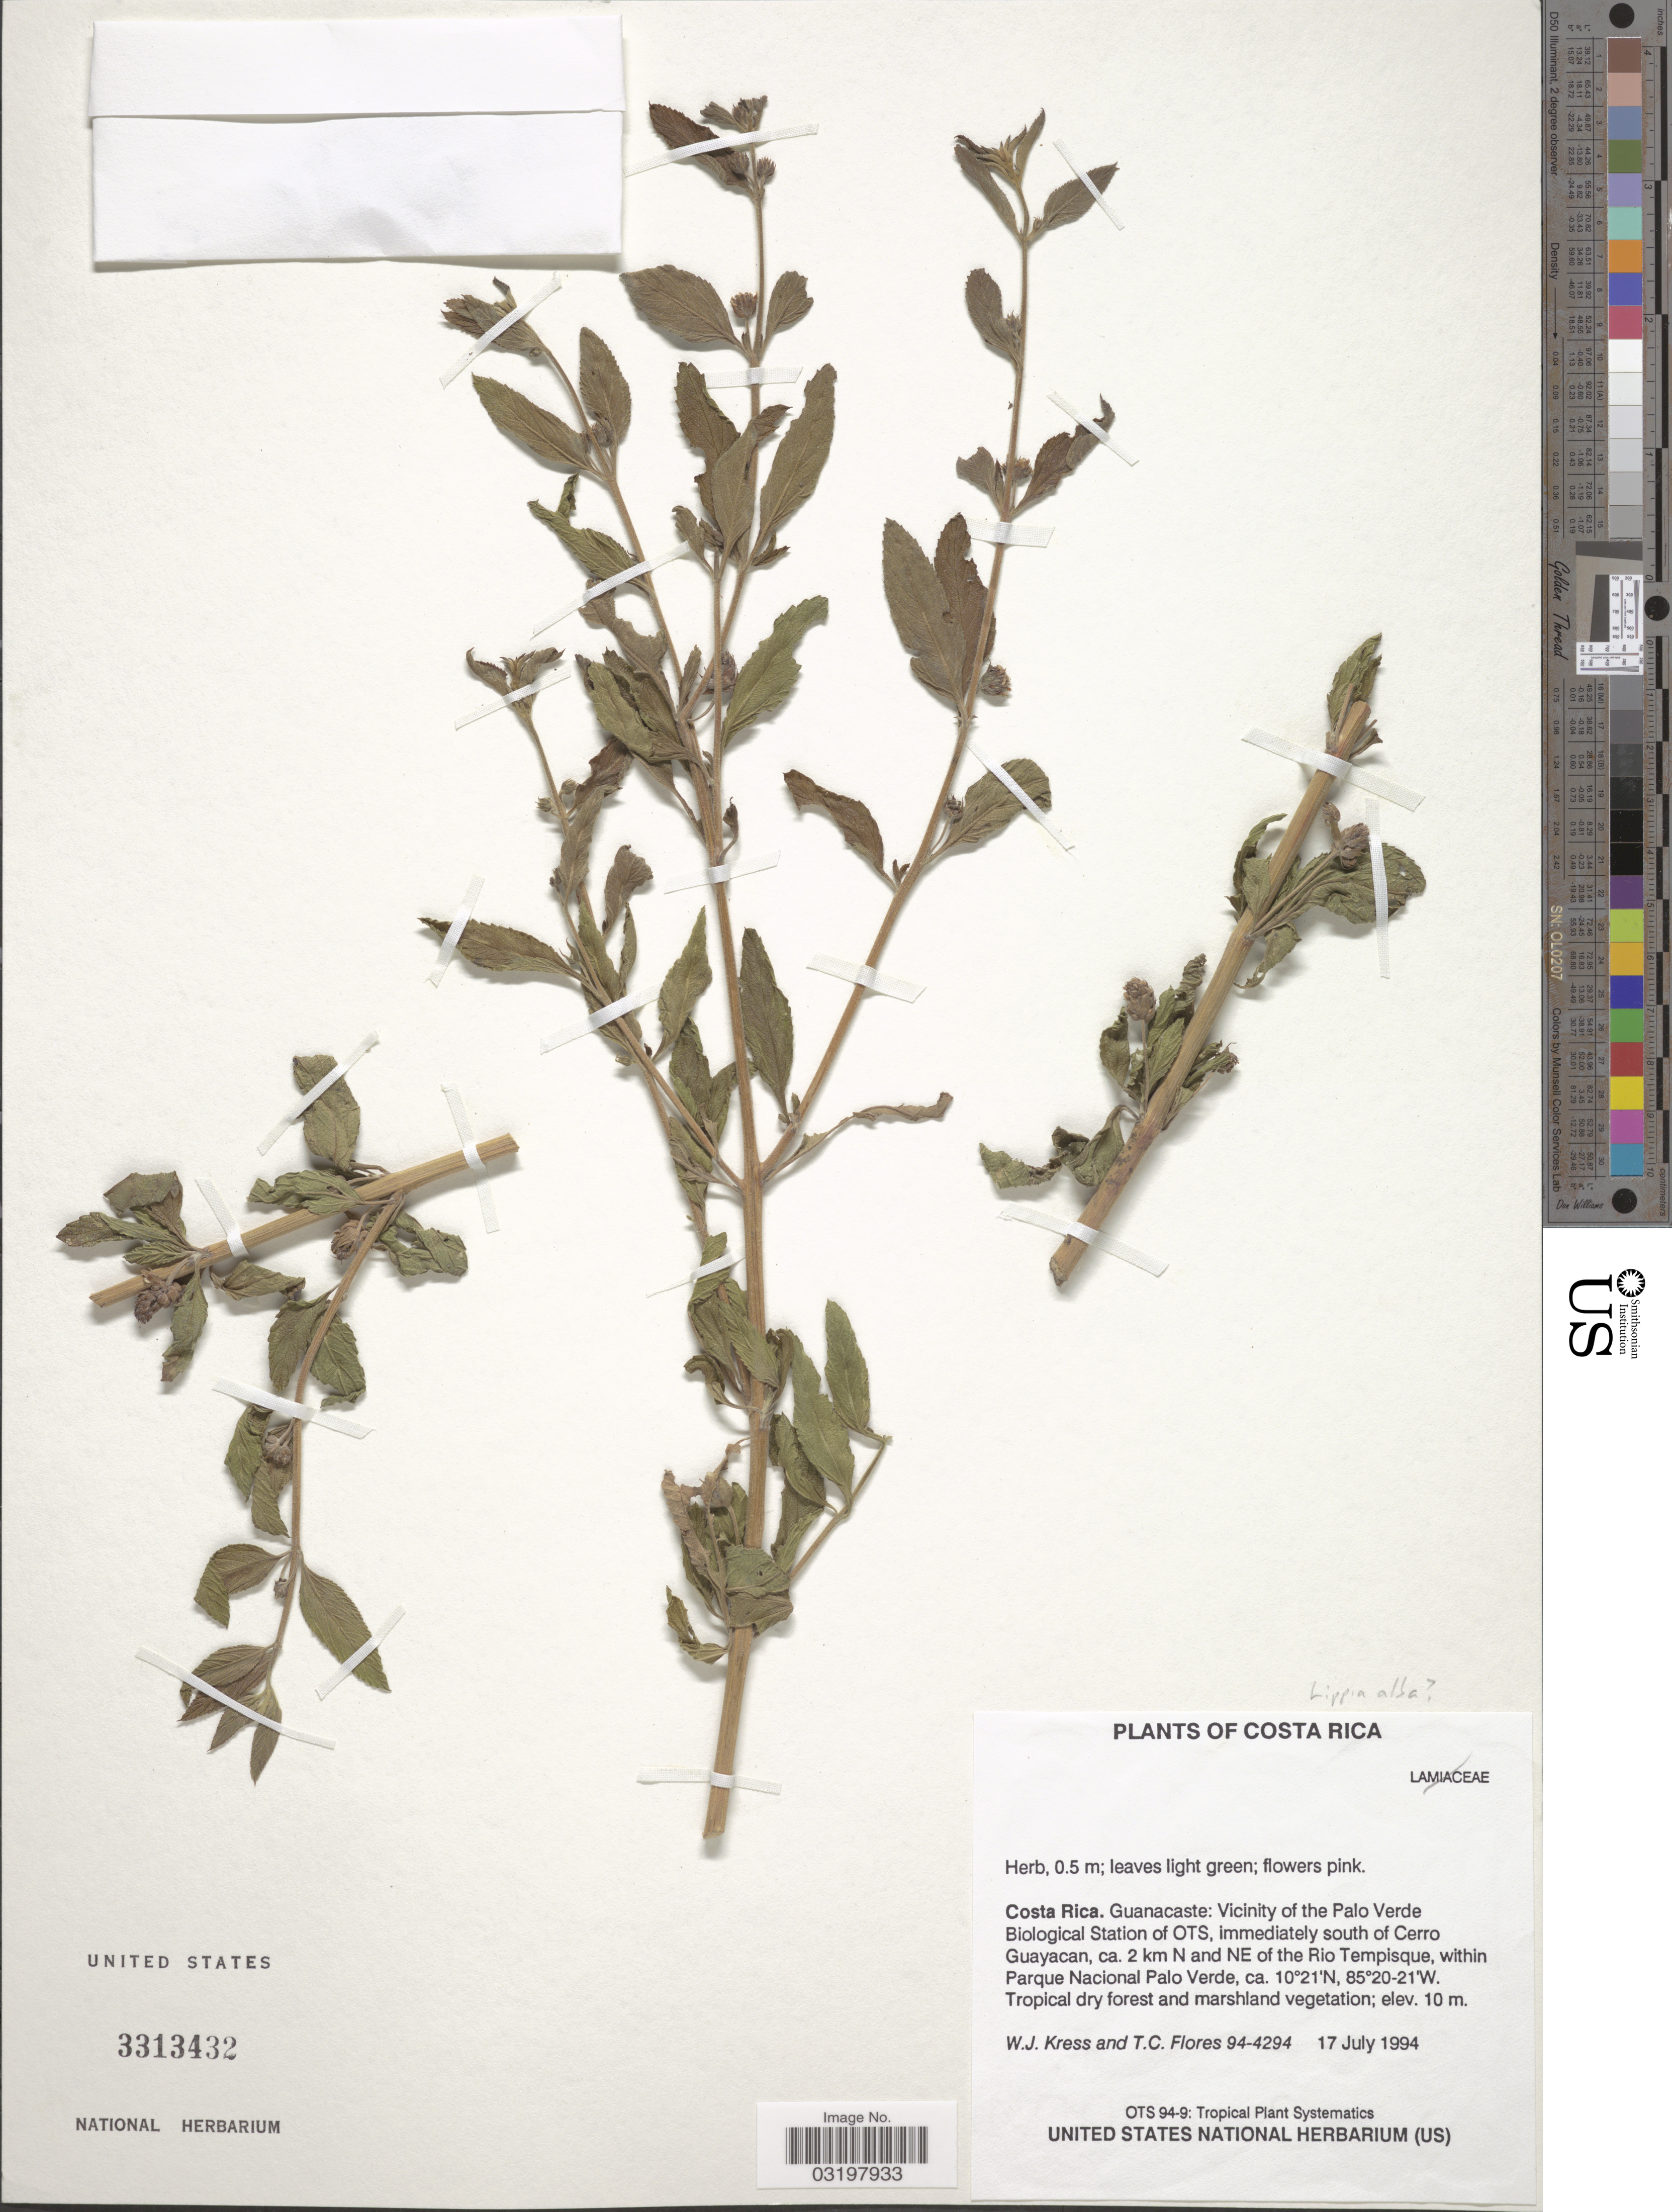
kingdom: Plantae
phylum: Tracheophyta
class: Magnoliopsida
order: Lamiales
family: Verbenaceae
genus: Lippia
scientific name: Lippia alba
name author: (Mill.) N.E. Br. ex Britton & P. Wilson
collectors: W. J. Kress & T. C. Flores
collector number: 94-4294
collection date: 1994-07-17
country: Costa Rica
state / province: Guanacaste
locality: Vicinity of the Palo Verde Biological Station of OTS, immediately south of Cerro Guayacan, ca. 2 km N and NE of the Rio Tempisque, within Parque Nacional Palo Verde.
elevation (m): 10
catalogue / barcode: US 3313432